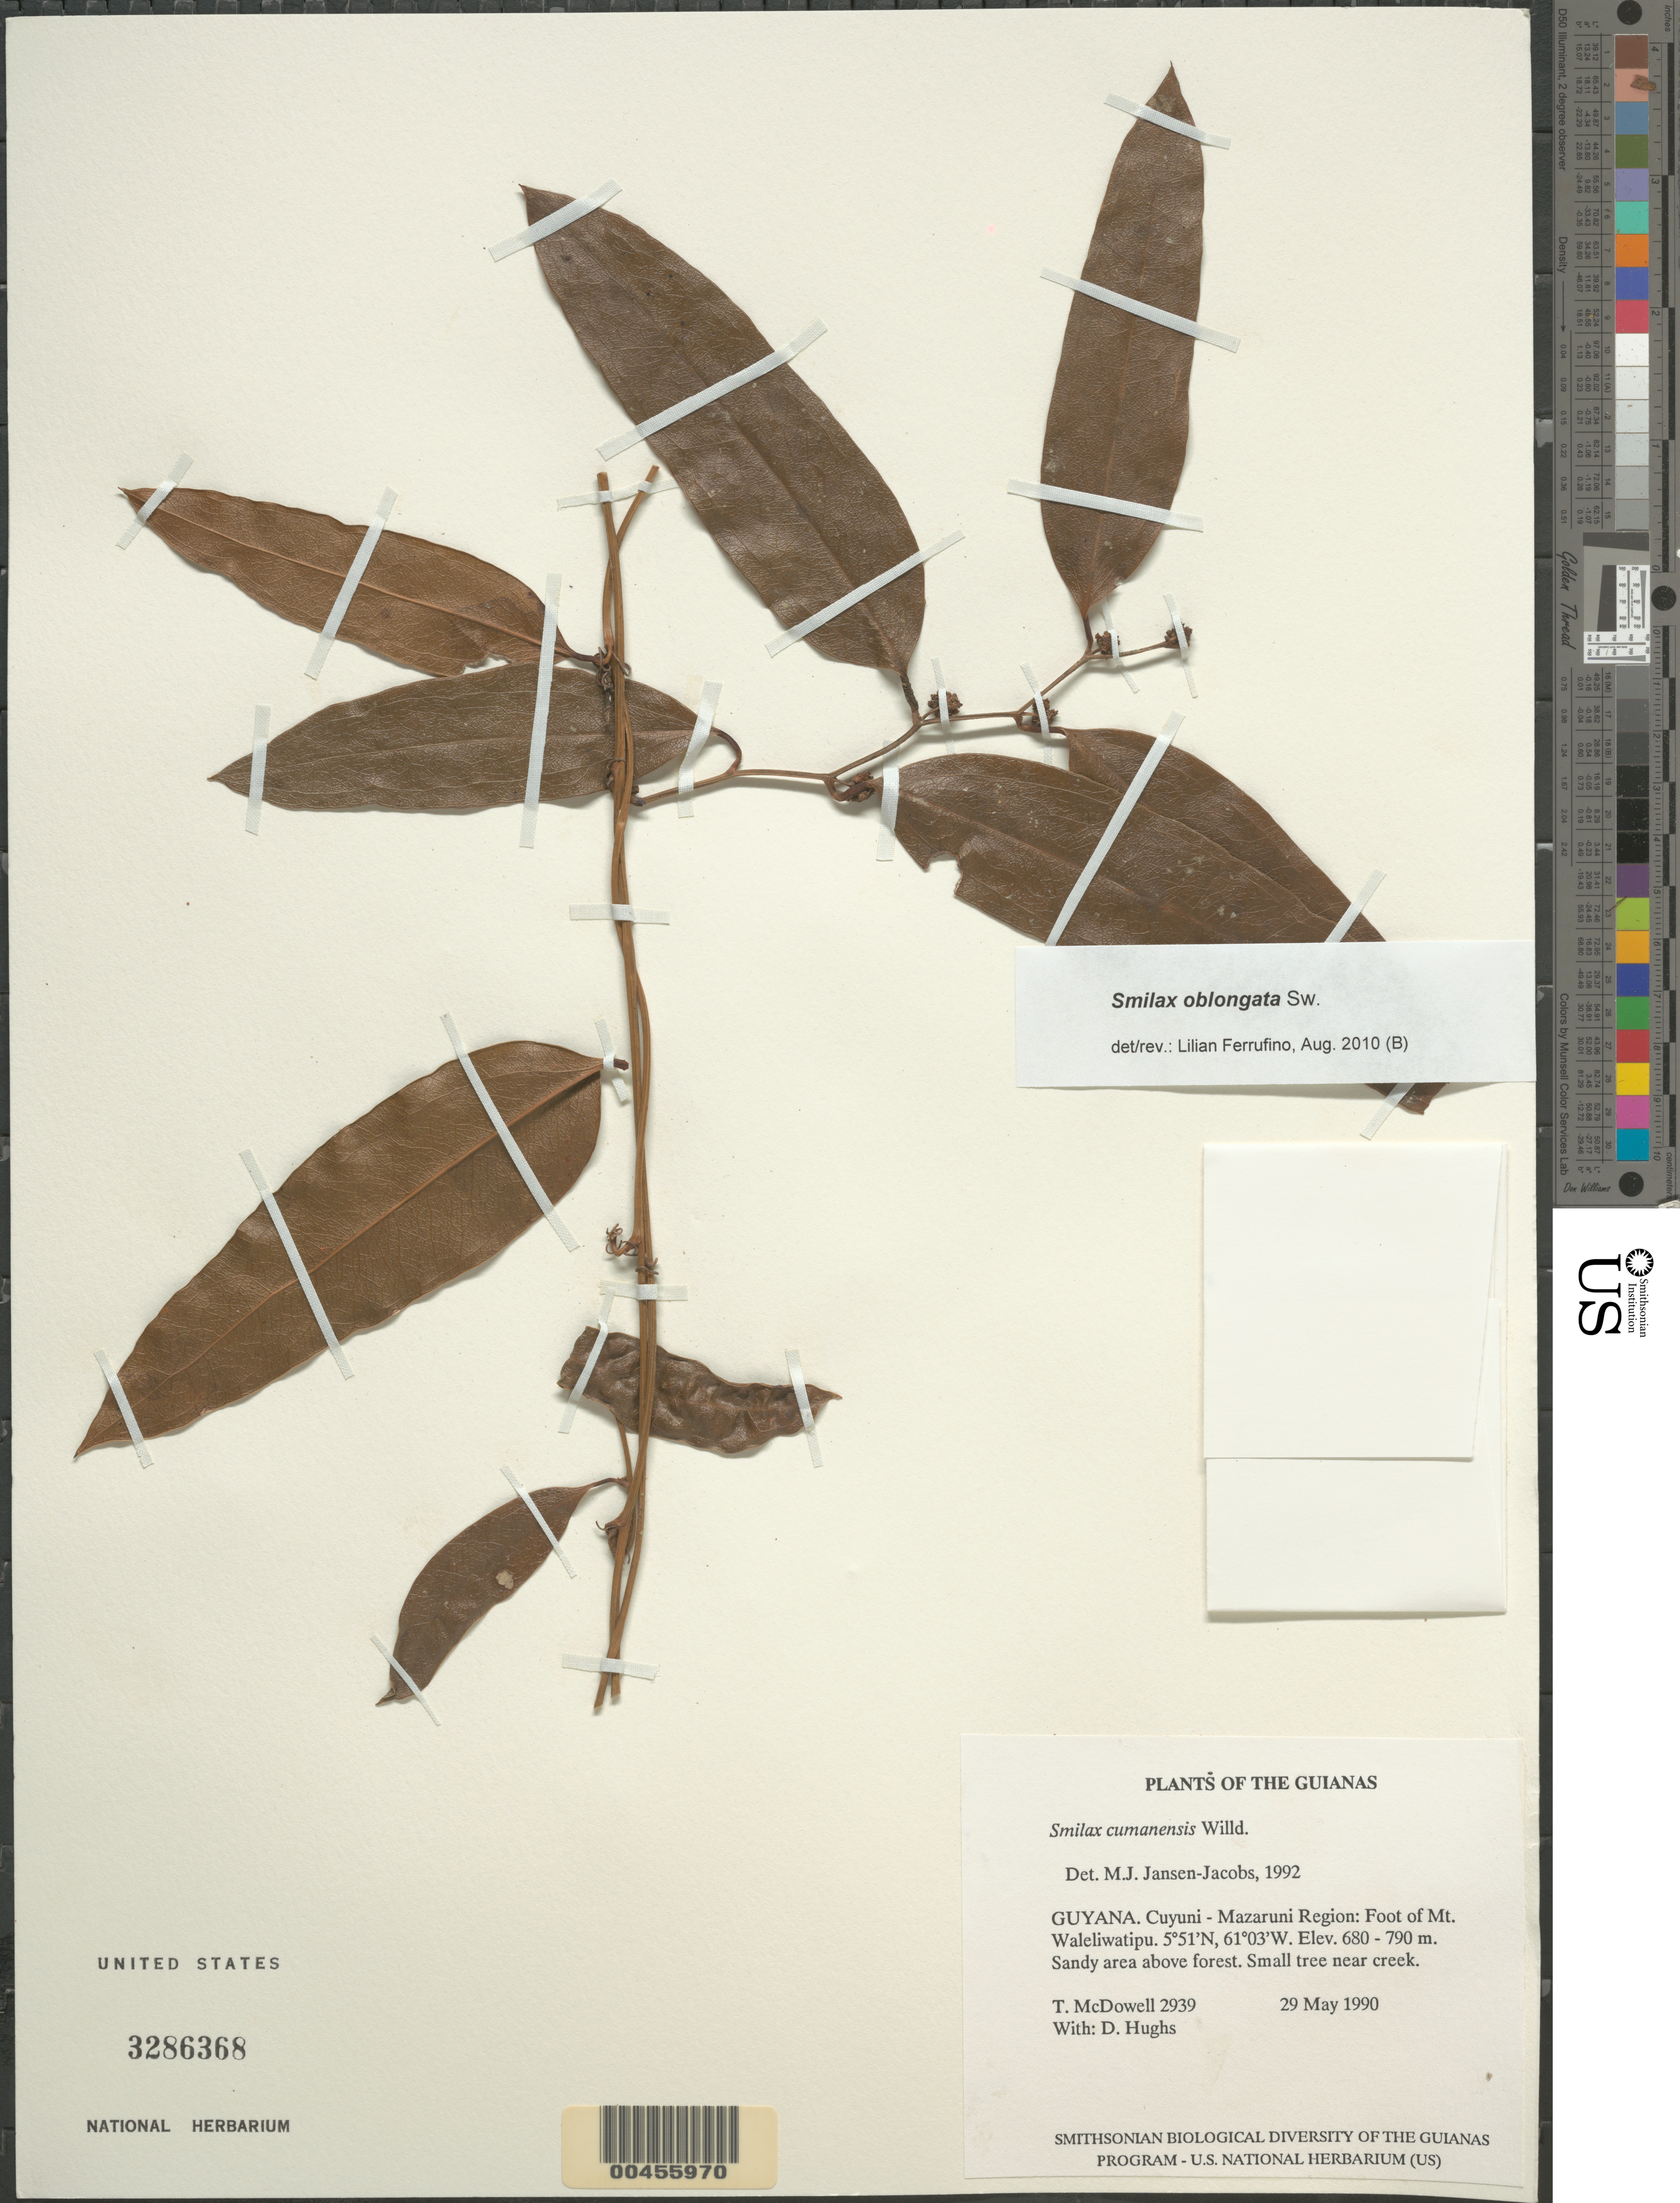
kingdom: Plantae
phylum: Tracheophyta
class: Liliopsida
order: Liliales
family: Smilacaceae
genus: Smilax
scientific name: Smilax oblongata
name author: Sw.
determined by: Ferrufino, L., (USJ), Herbario Universidad de Costa Rica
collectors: T. McDowell, D. Hughs, L. Anselmo & L. Thompson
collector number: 2939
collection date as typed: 29 May 1990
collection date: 1990-05-29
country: Guyana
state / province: Cuyuni-Mazaruni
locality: Foot of Mt. Waleliwatipu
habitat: Sandy area above forest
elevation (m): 680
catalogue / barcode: US 3286368